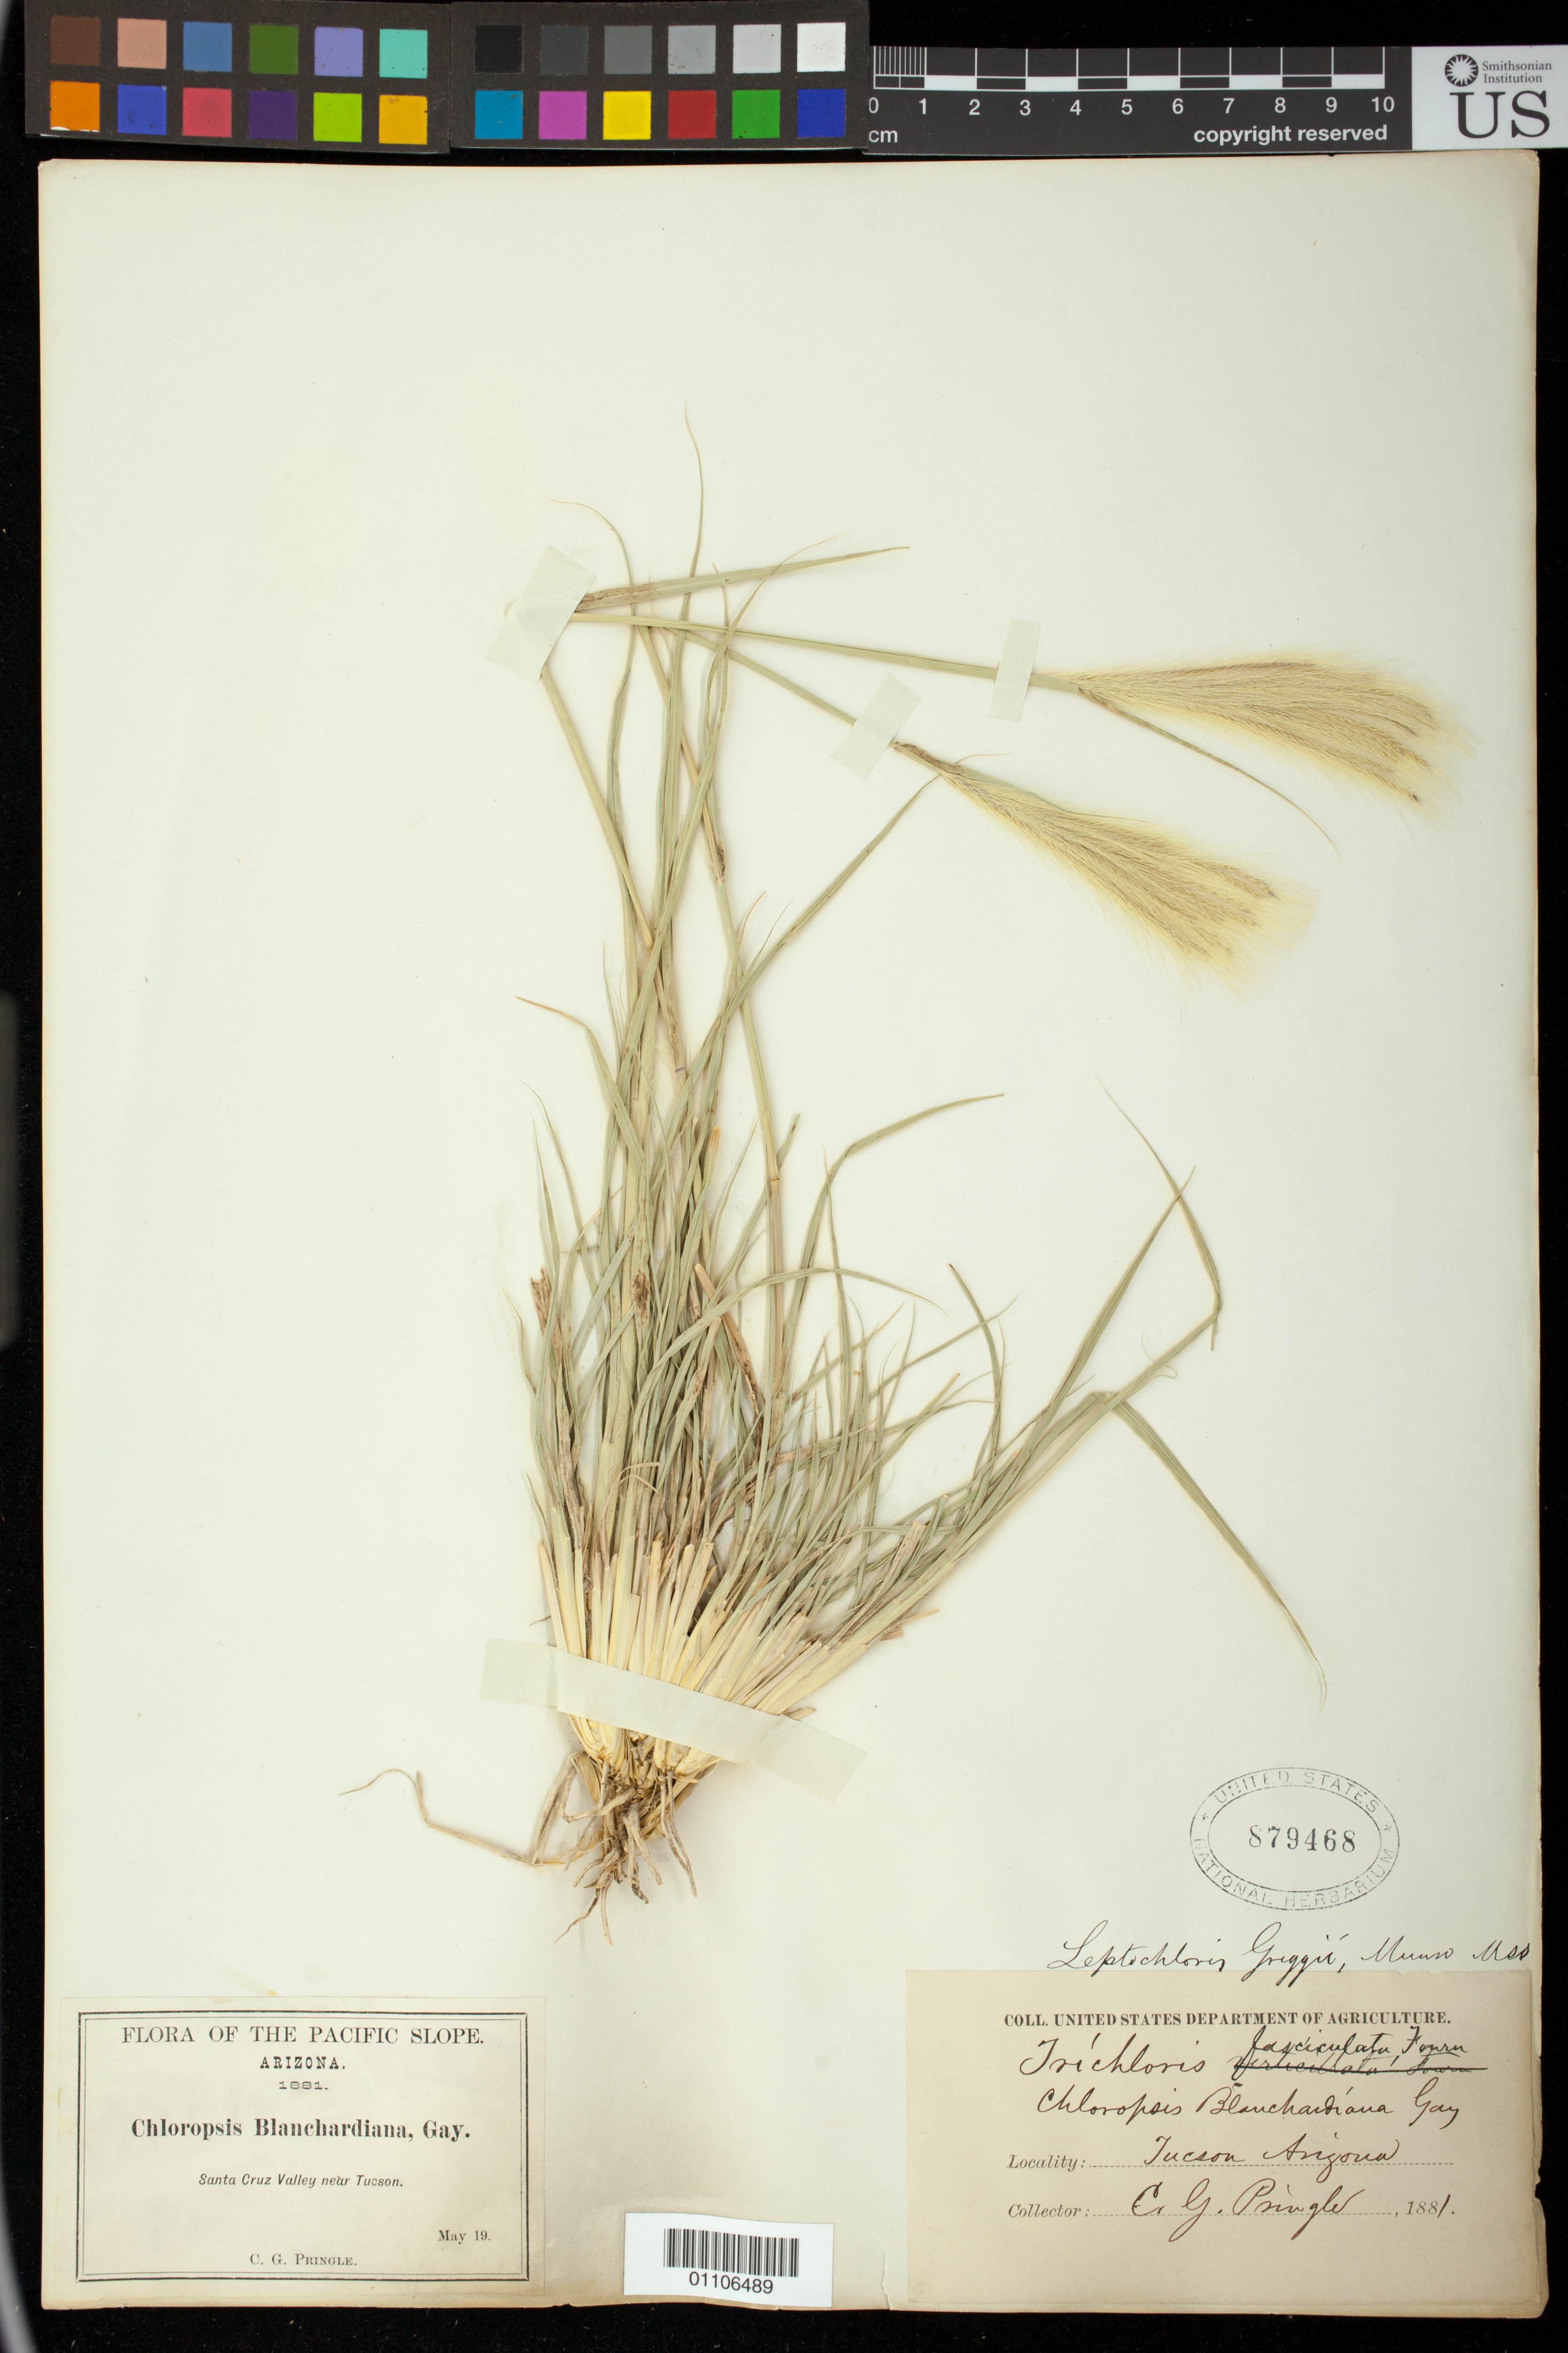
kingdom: Plantae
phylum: Tracheophyta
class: Liliopsida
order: Poales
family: Poaceae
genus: Trichloris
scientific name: Trichloris blanchardiana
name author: E. Fourn. ex Scribn.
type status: Type Collection; Isosyntype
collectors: C. G. Pringle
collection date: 1881-05-19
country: United States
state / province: Arizona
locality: Santa Cruz Valley near Tucson.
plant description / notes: One of two original US sheets (USNH 879468, 879469) that are apparently the basis for Trichloris blanchardiana E. Fourn. ex Scribn. (1882): "Santa Cruz Valley, near Tucson. May. This grass has been distributed in herbaria as Chloropsis or Chloridiopsis Blanchardiana, Gay, and is so named in Pringle's sets." Trichloris blanchardiana E. Fourn. ex Scribn. (1891) appears to include this collection as one of its syntypes, making that later name superfluousu and illegitimate.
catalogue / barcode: US 879468